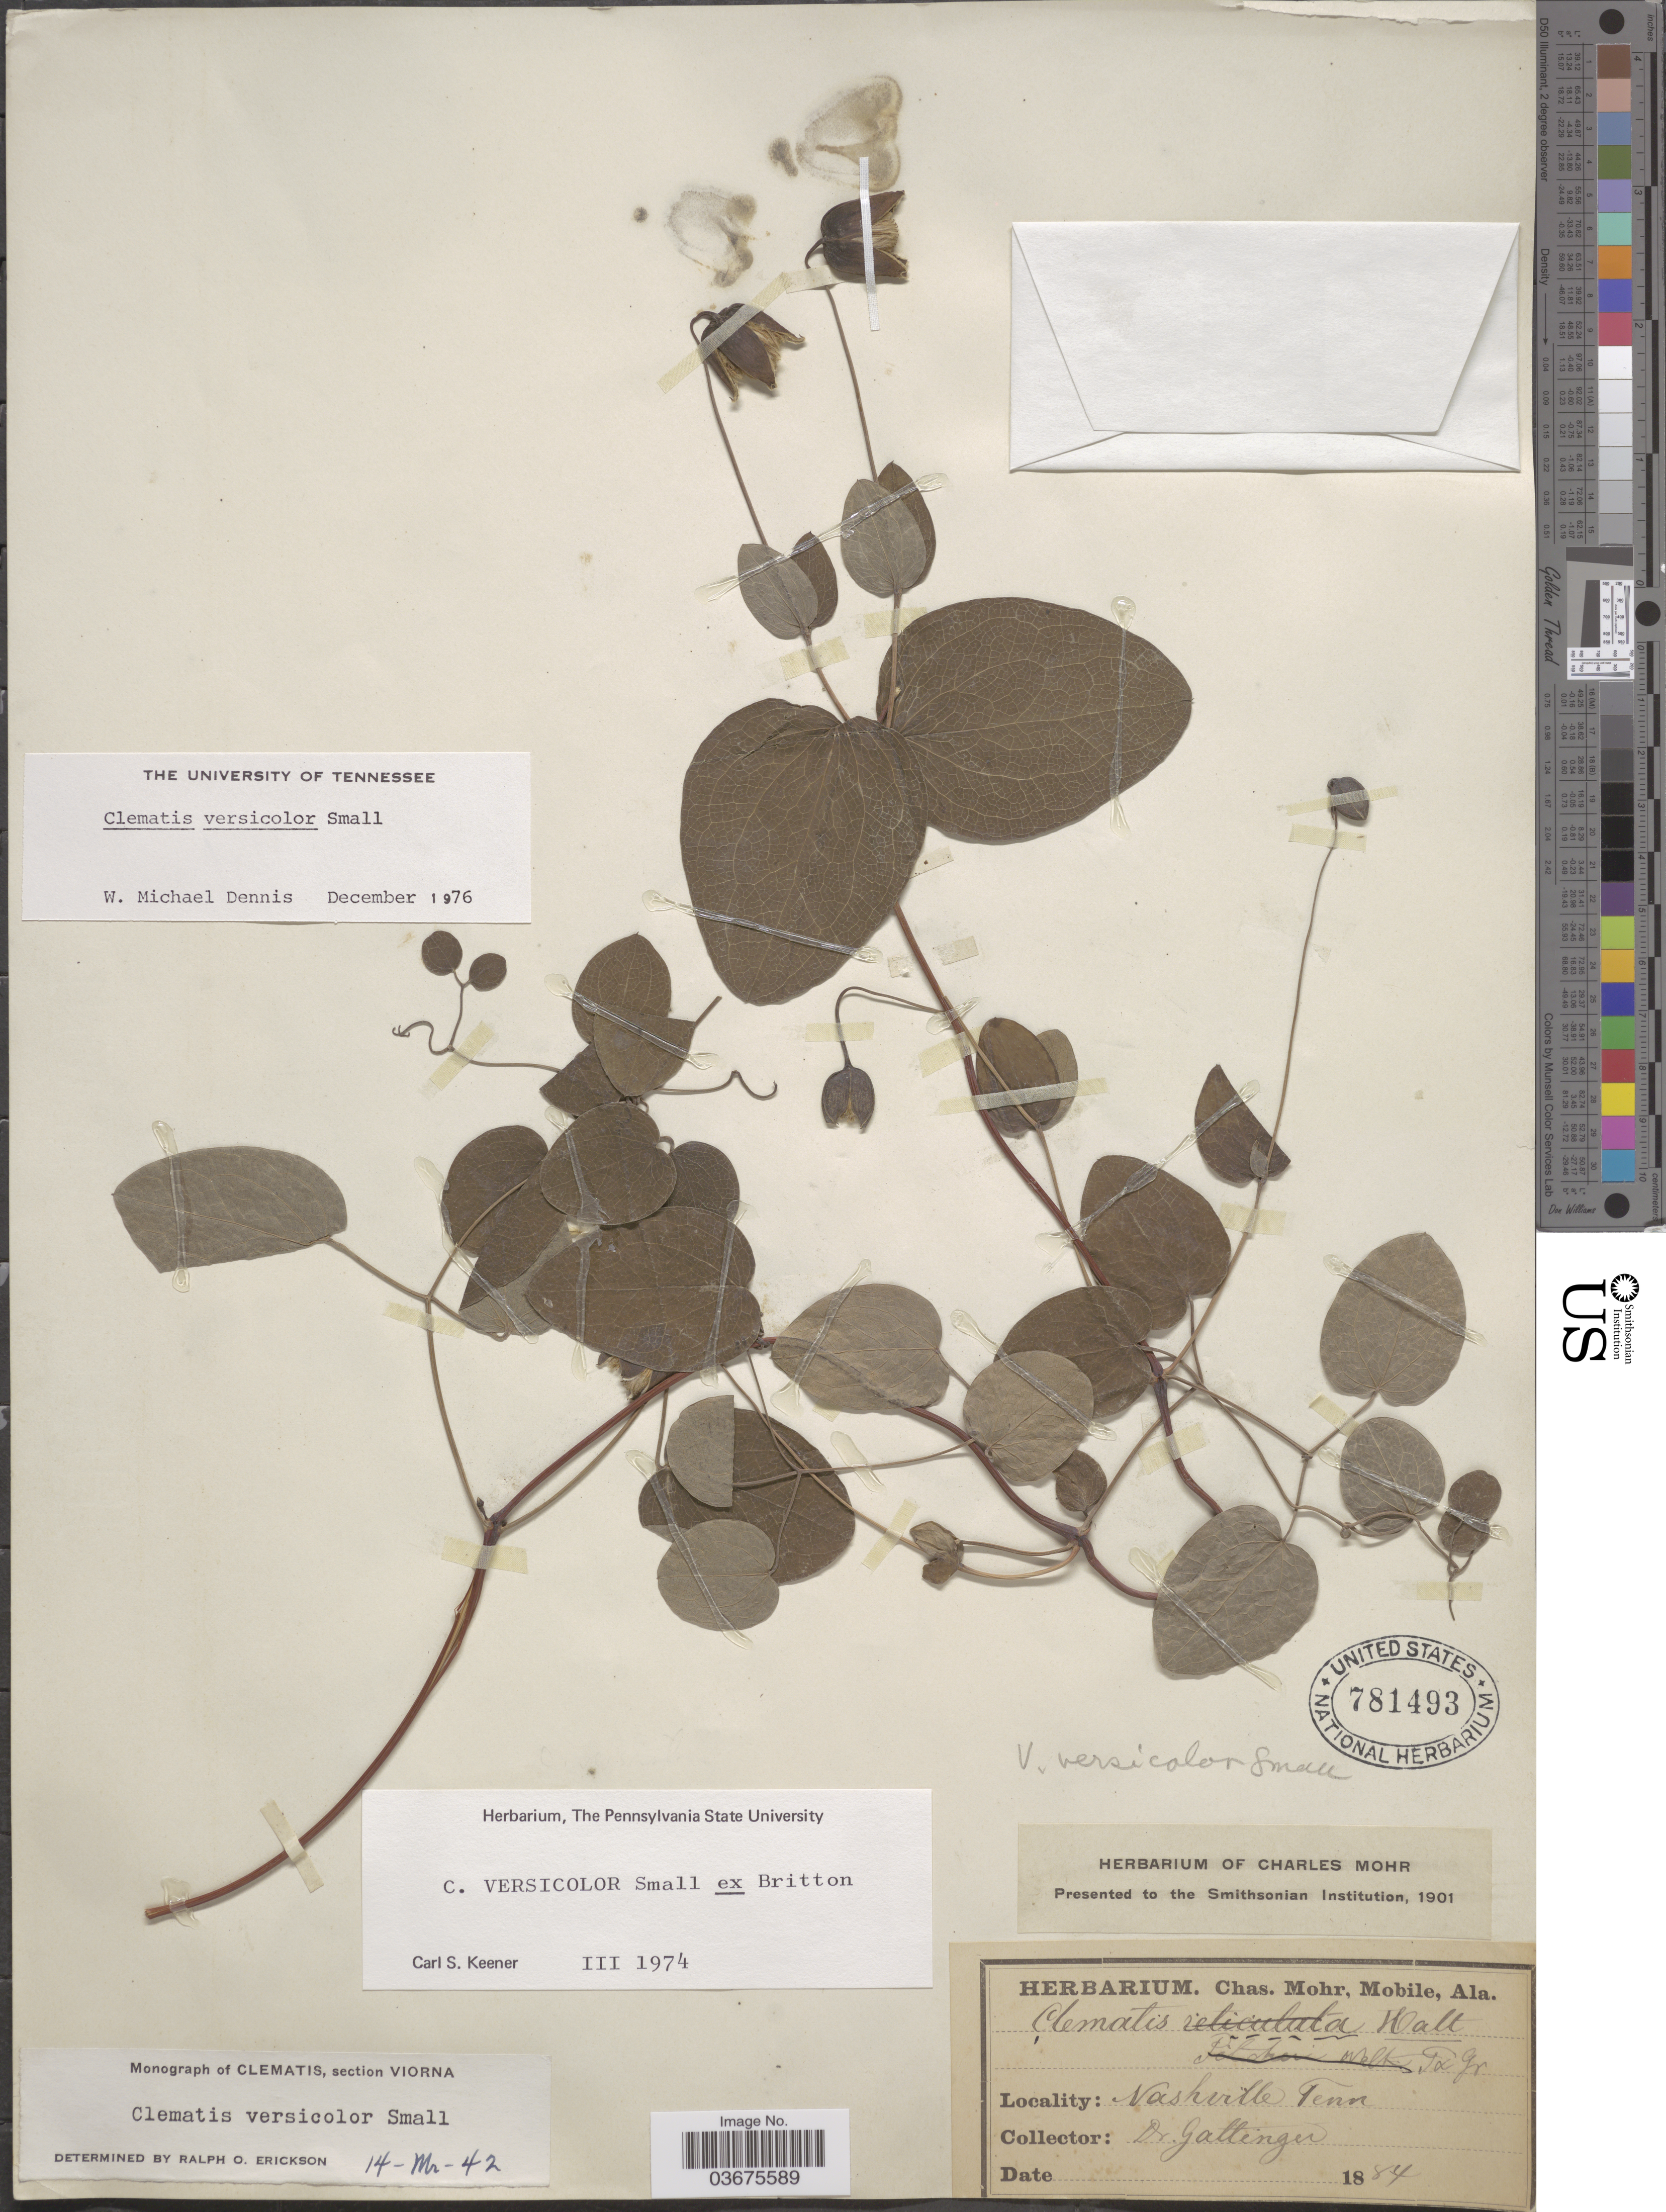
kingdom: Plantae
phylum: Tracheophyta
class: Magnoliopsida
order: Ranunculales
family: Ranunculaceae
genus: Clematis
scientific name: Clematis versicolor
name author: Small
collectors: Gattinger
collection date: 1884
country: United States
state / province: Tennessee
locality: Nashville.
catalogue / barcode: US 781493